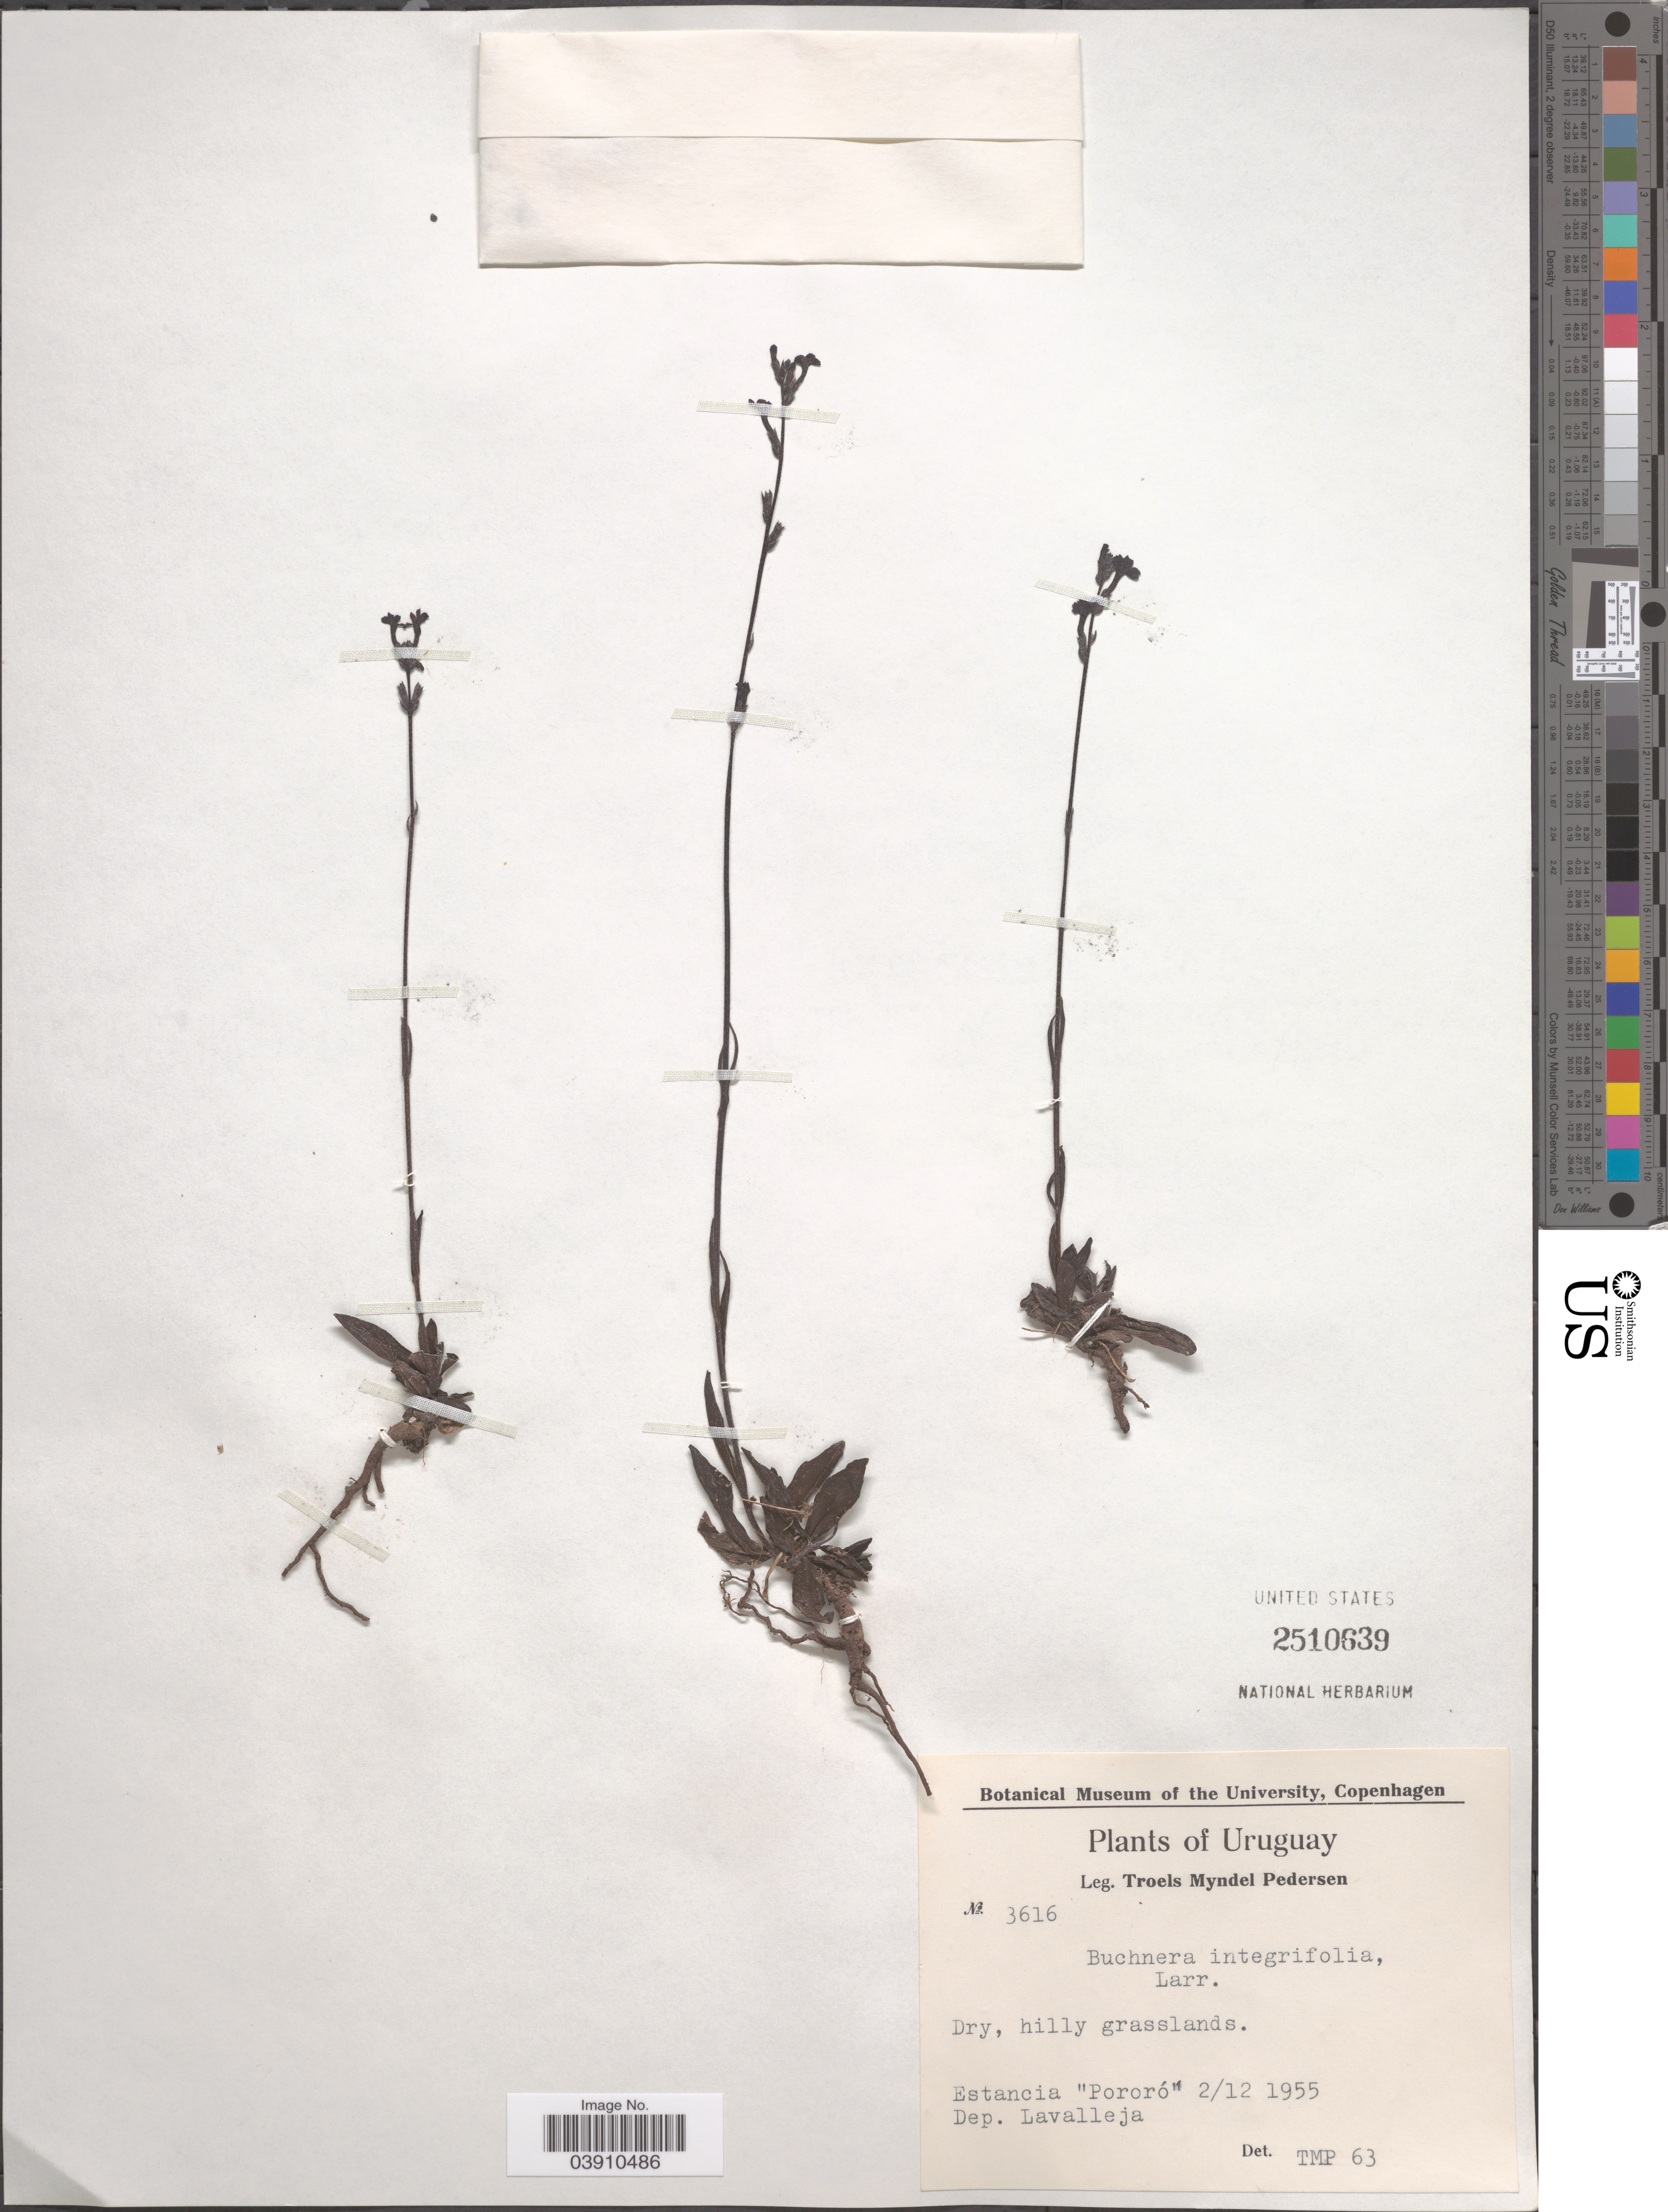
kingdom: Plantae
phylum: Tracheophyta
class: Magnoliopsida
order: Lamiales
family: Orobanchaceae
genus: Buchnera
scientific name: Buchnera integrifolia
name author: Larrañaga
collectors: T. Pederson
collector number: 3616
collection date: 1955-12-02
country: Uruguay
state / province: Lavalleja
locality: Estancia 'Pororó' Dep. Lavalleja.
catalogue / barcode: US 2510639